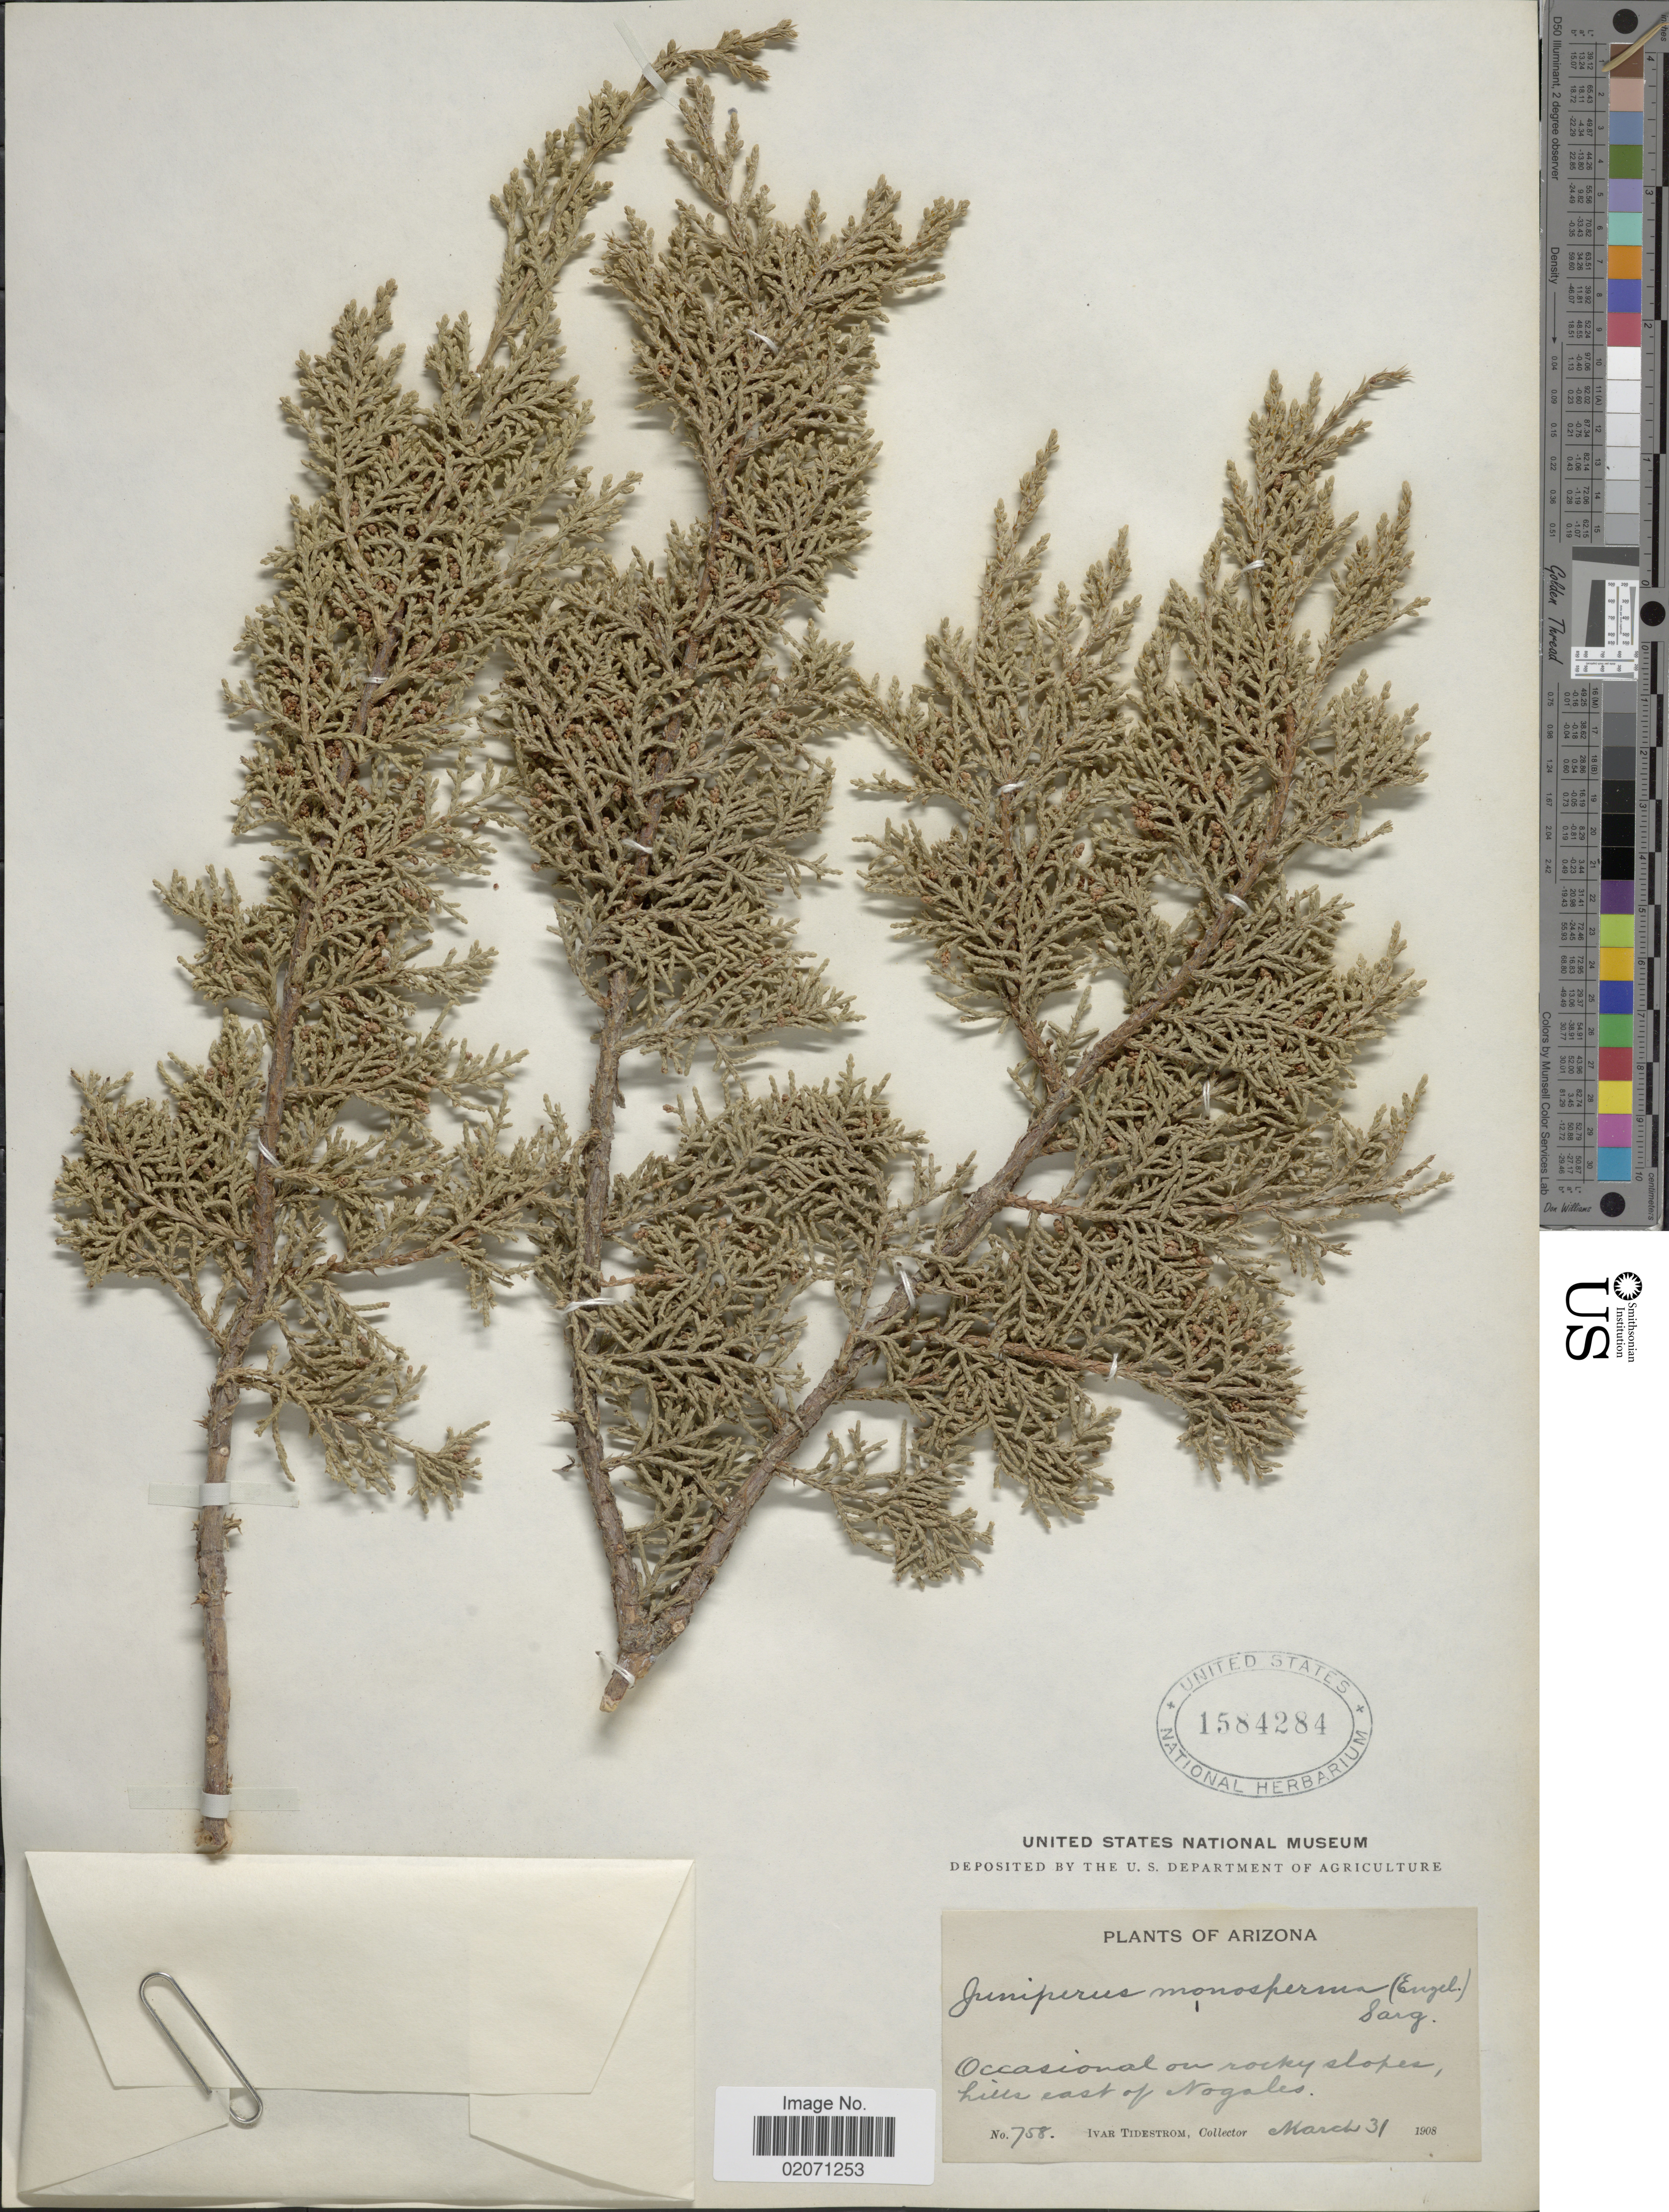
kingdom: Plantae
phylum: Tracheophyta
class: Pinopsida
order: Pinales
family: Cupressaceae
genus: Juniperus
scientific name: Juniperus monosperma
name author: (Engelm.) Sarg.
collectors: I. F. Tidestrom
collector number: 758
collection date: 1908-03-31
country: United States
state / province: Arizona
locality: Hills east of Nogales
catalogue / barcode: US 1584284